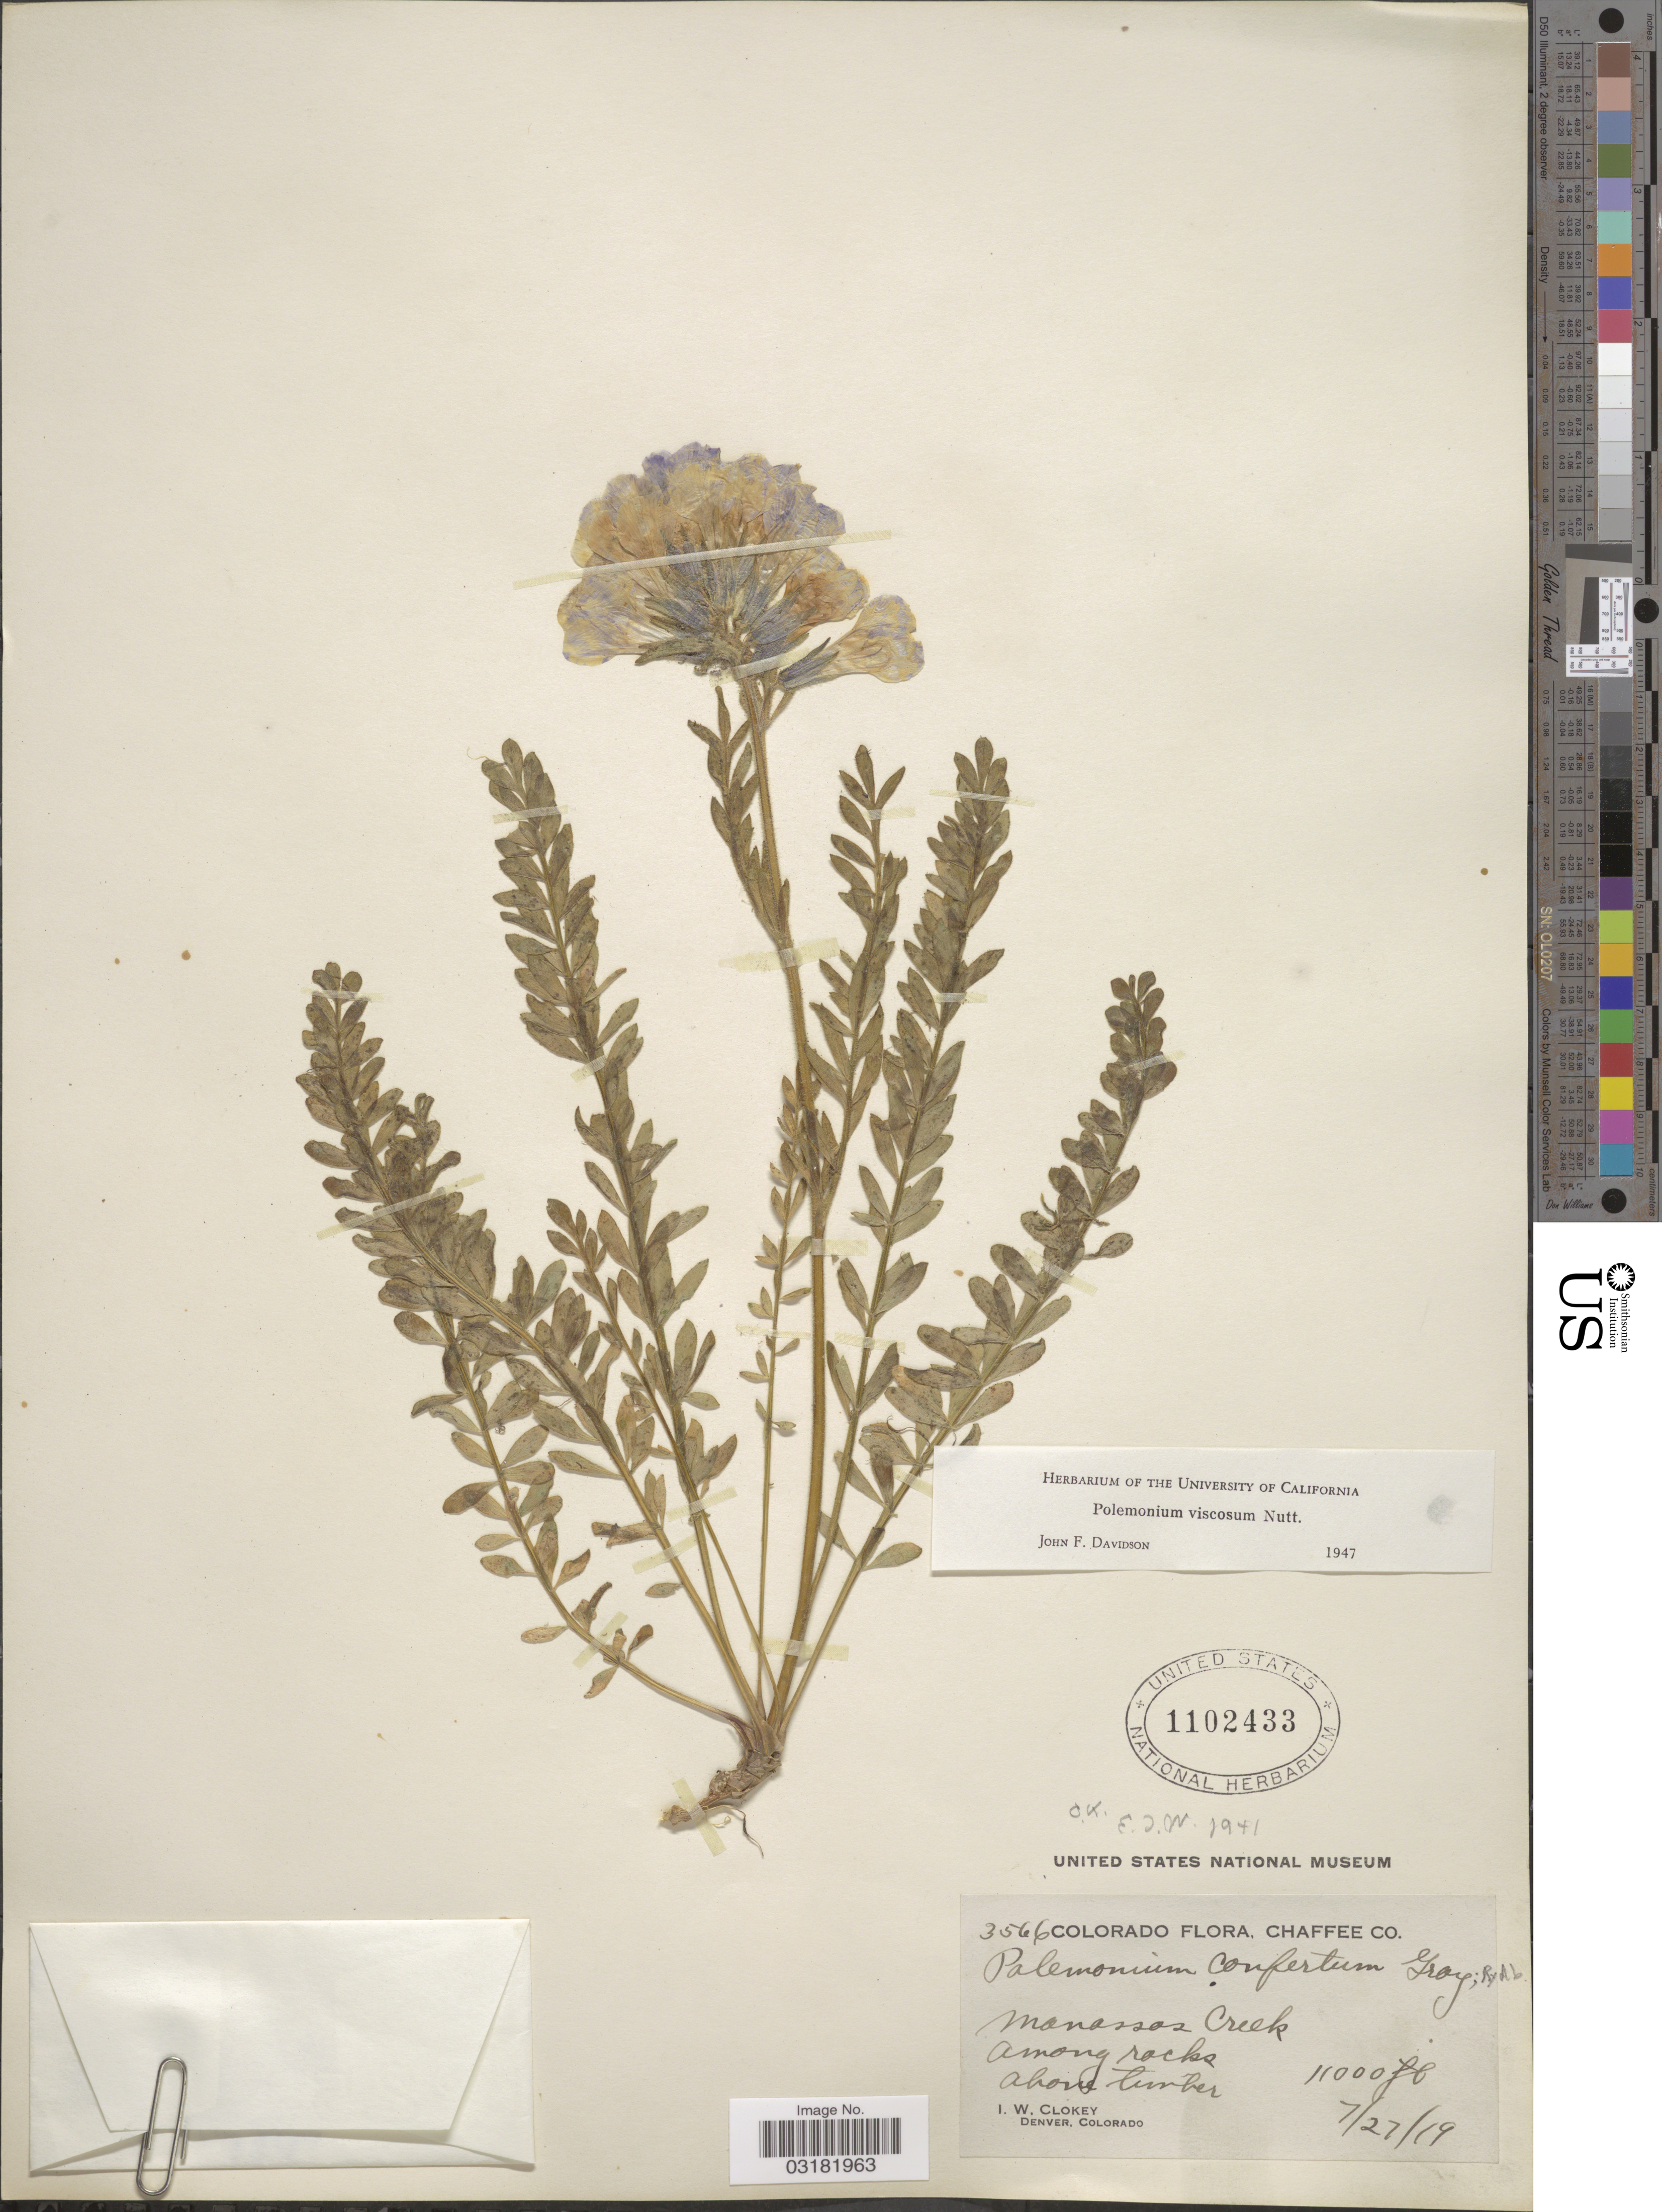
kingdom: Plantae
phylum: Tracheophyta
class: Magnoliopsida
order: Ericales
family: Polemoniaceae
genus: Polemonium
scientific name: Polemonium viscosum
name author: Nutt.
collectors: I. W. Clokey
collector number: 3566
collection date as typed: Transcribed d/m/y: 27/7/19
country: United States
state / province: Colorado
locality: Chaffee Co., Manassas Creek.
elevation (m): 3353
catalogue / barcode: US 1102433